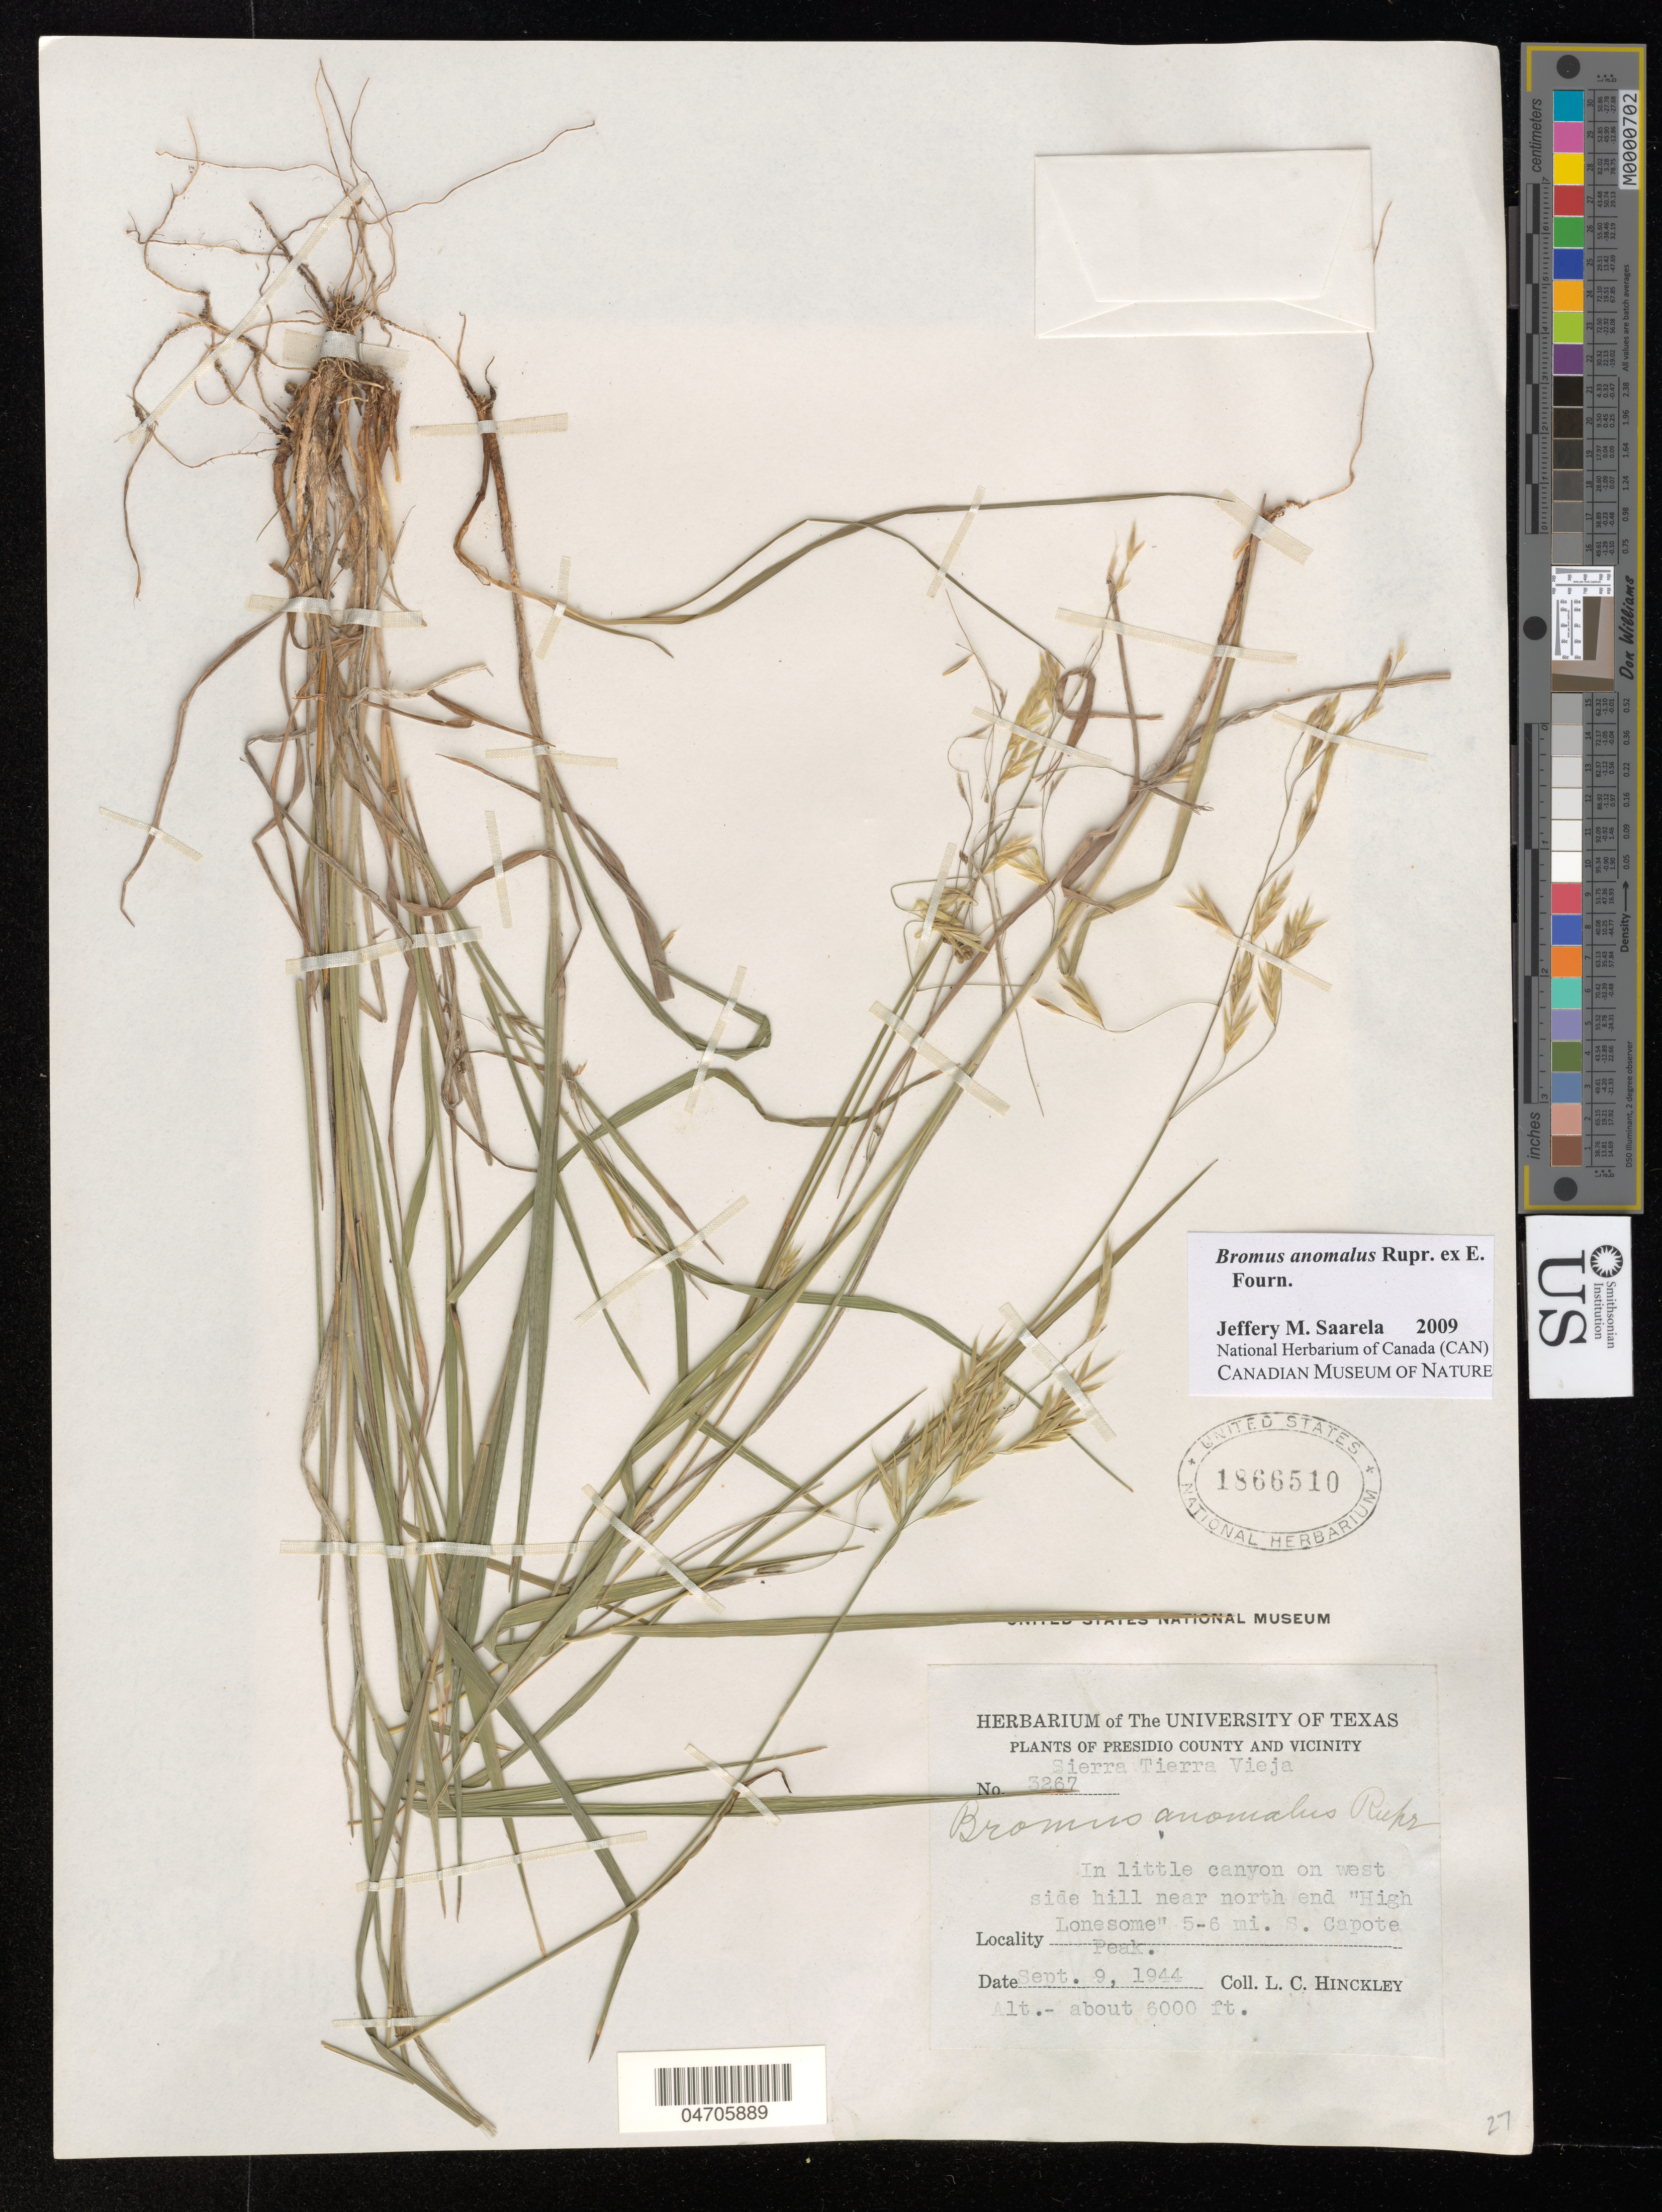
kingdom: Plantae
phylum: Tracheophyta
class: Liliopsida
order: Poales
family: Poaceae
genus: Bromus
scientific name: Bromus anomalus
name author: Rupr. ex E. Fourn.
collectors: L. Hinckley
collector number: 3267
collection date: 1944-09-09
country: United States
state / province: Texas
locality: Presidio County and Vicinity. Sierra Tierra Vieja. In little canyon on west side hill near north end. "High Lonesome" 5-6 mi. S. Capote Peak.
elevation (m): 1829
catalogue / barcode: US 1866510